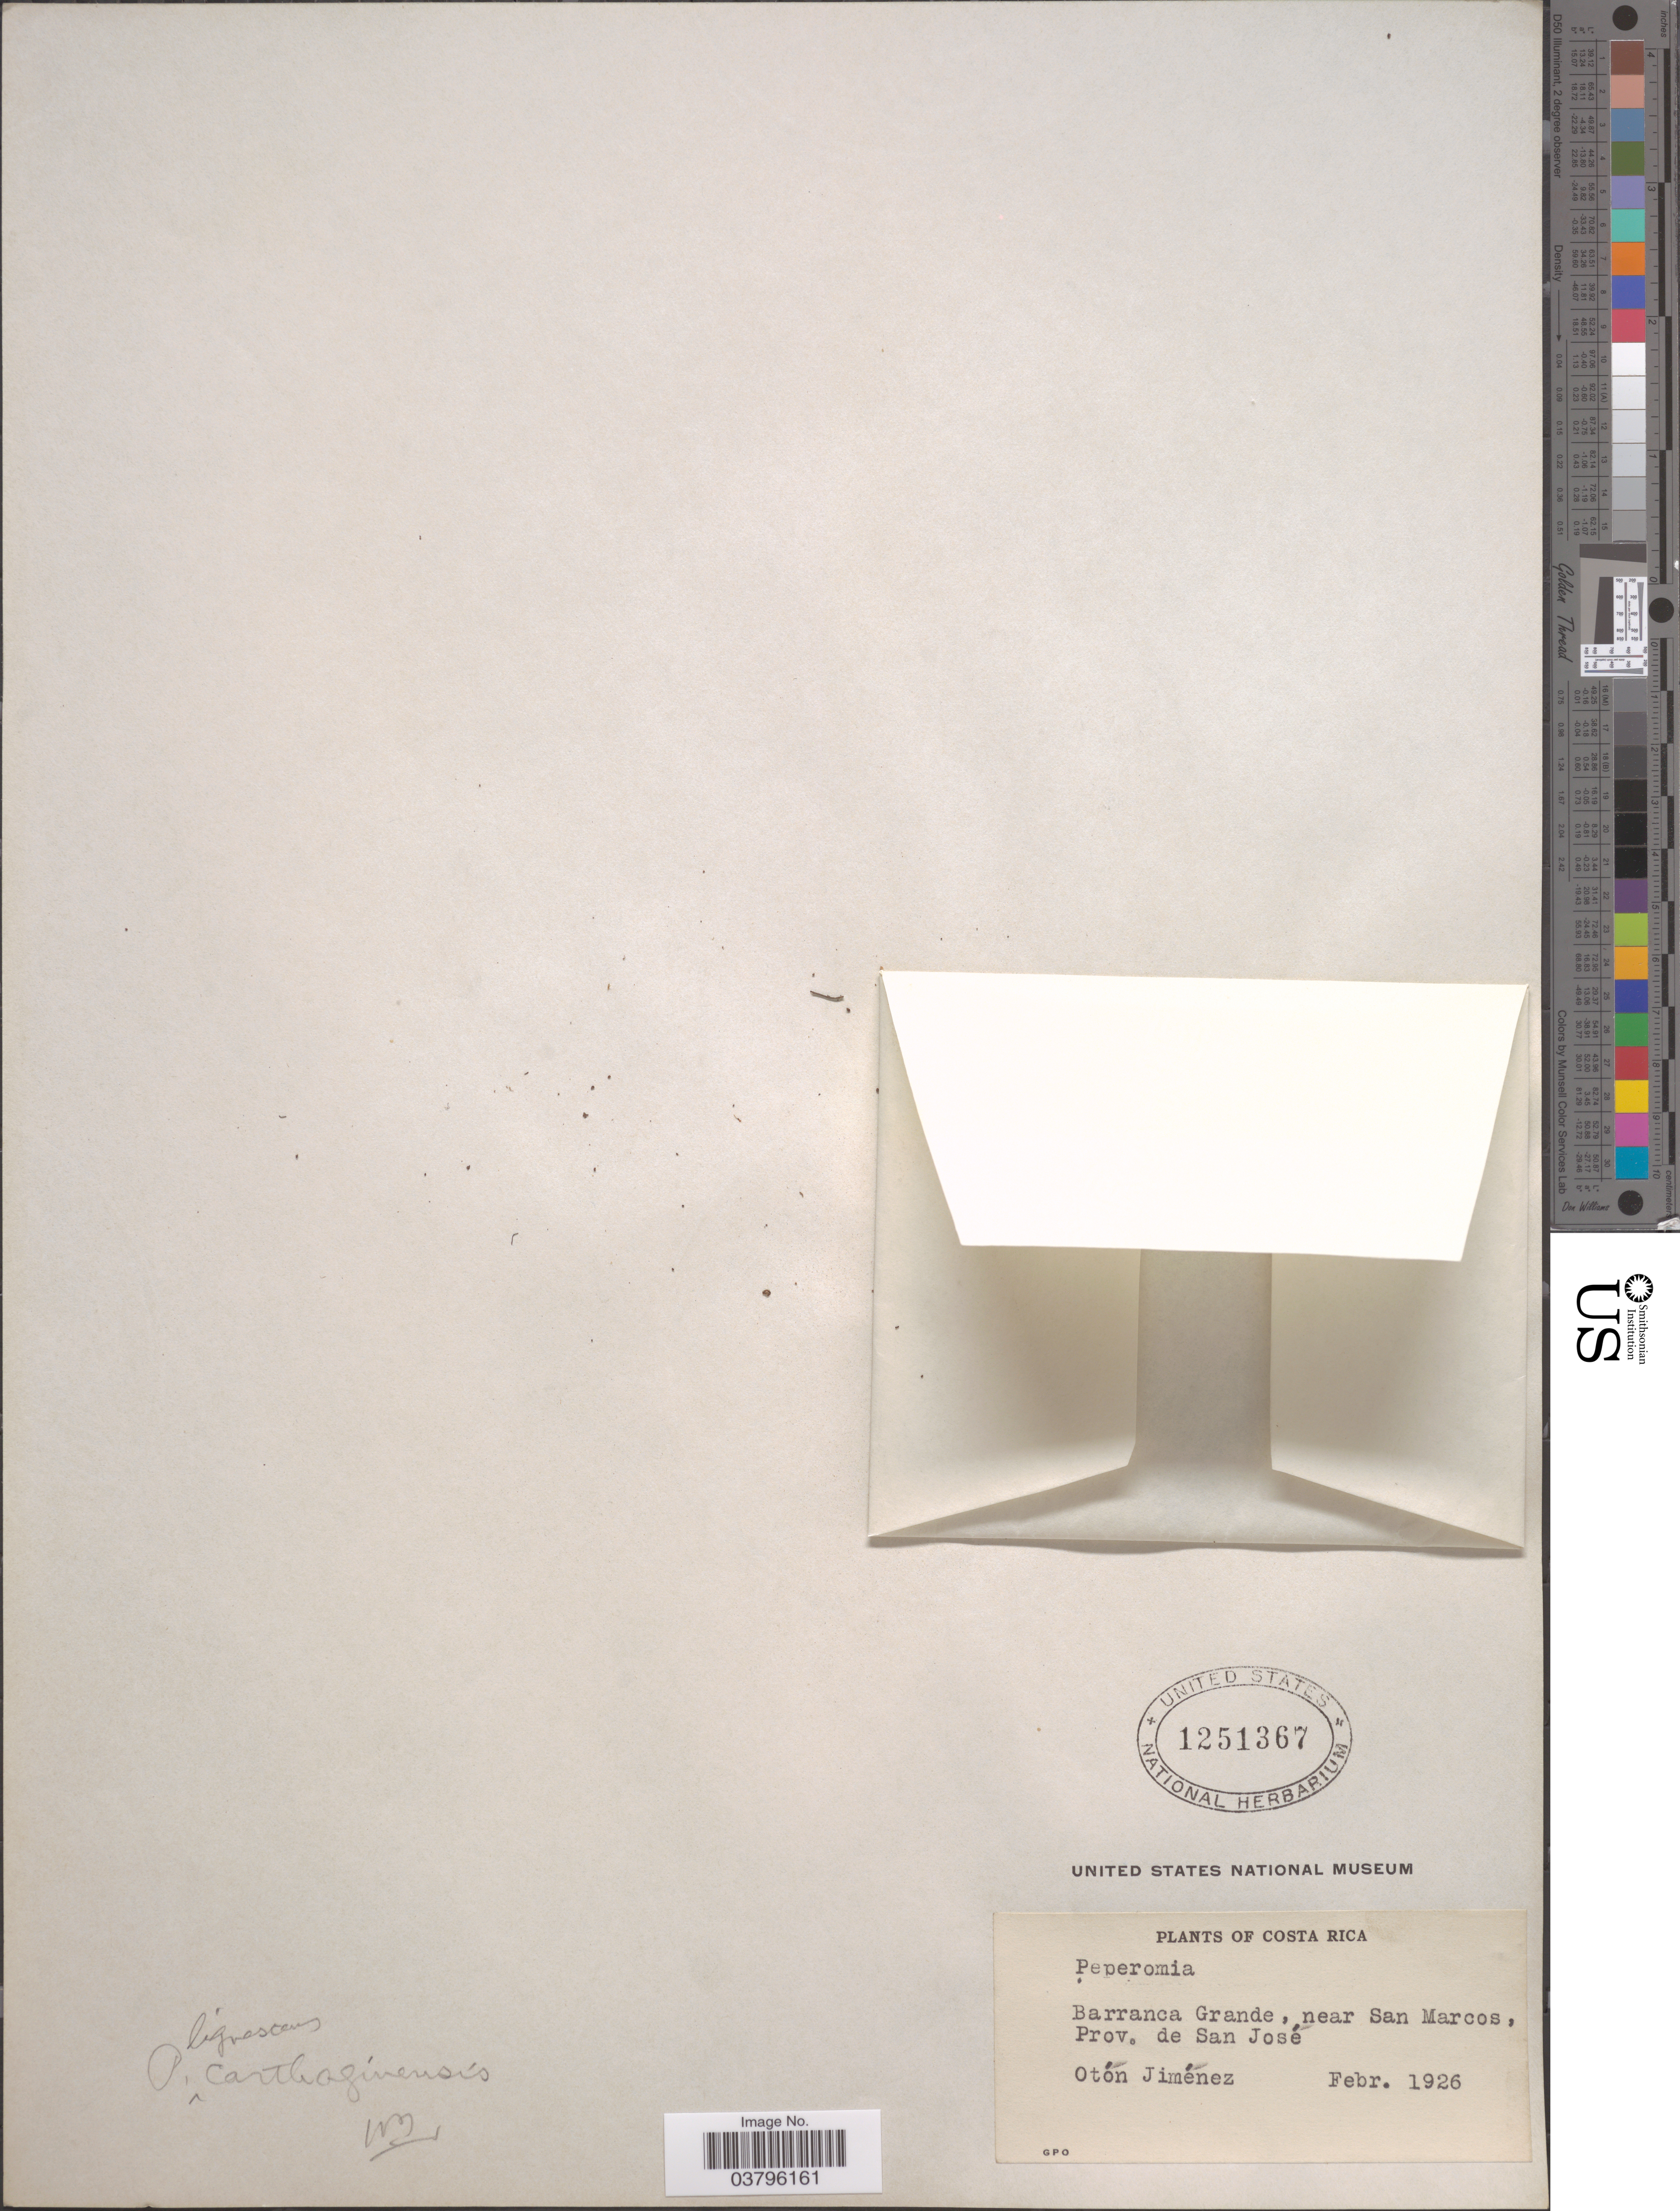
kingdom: Plantae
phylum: Tracheophyta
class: Magnoliopsida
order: Piperales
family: Piperaceae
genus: Peperomia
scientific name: Peperomia lignescens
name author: C. DC.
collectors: O. Jimenez L.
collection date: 1926-02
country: Costa Rica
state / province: San José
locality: Barranca Grande, near San Marcos.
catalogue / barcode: US 1251367